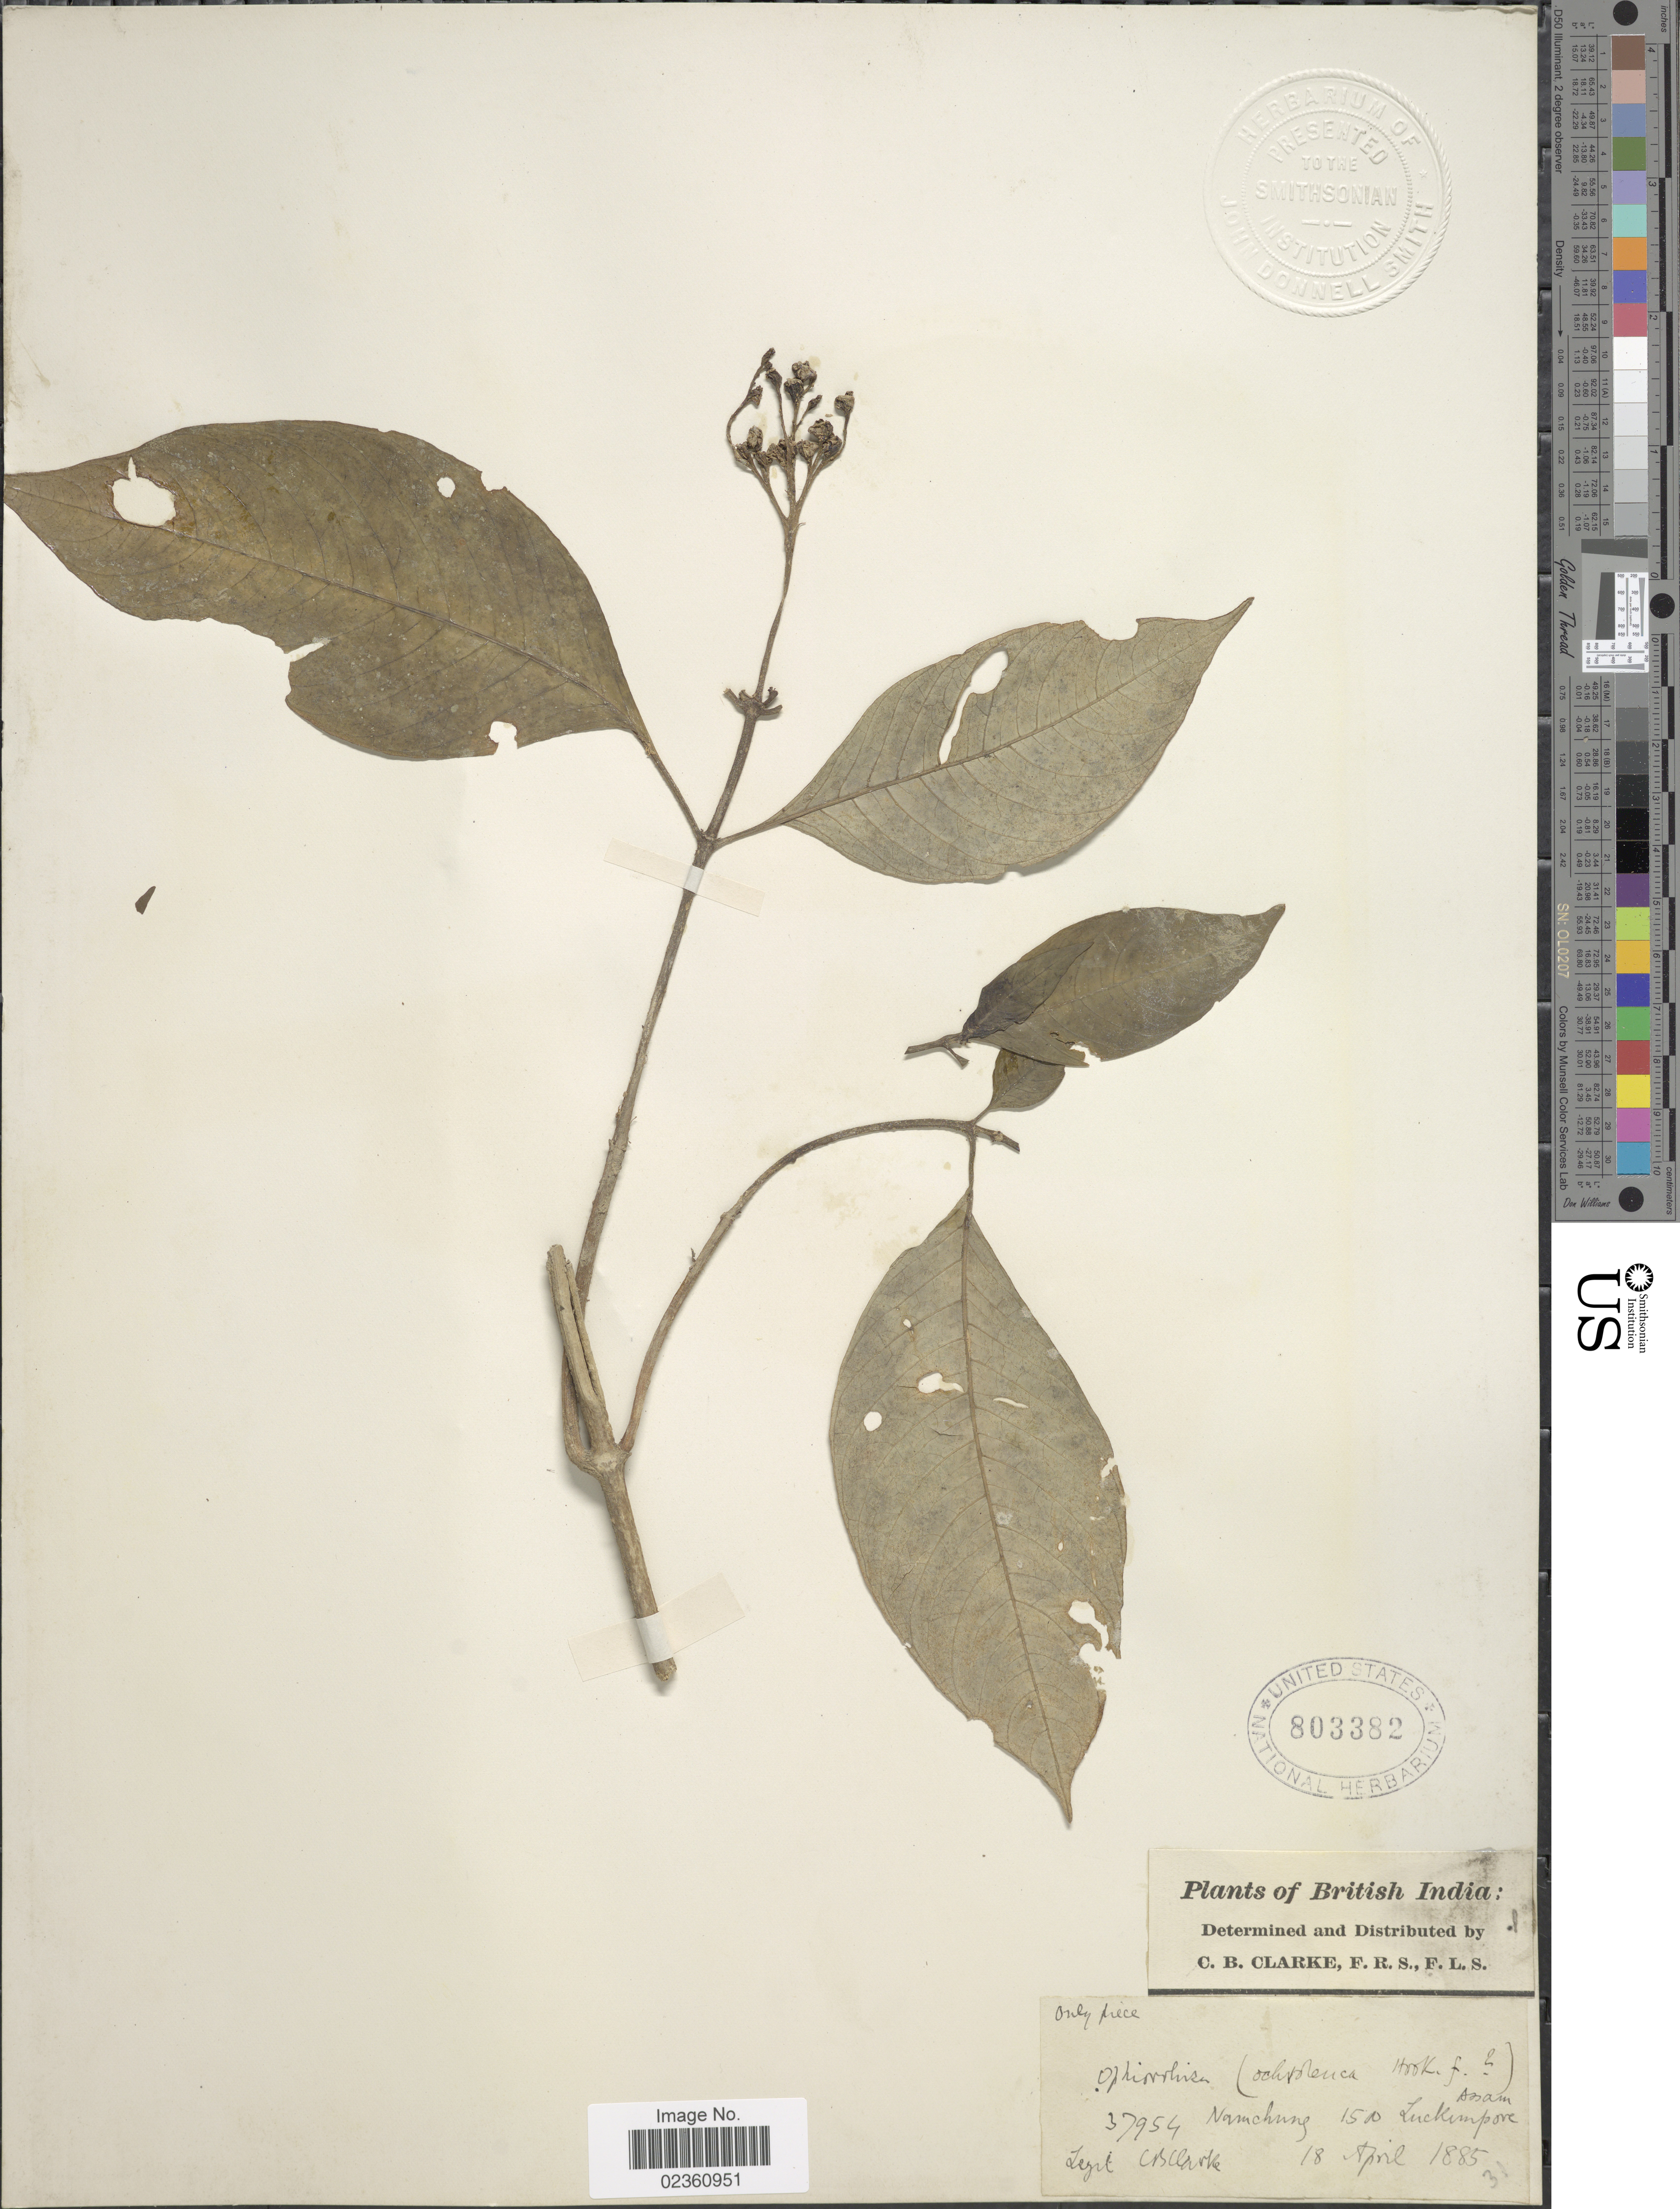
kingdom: Plantae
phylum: Tracheophyta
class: Magnoliopsida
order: Gentianales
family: Rubiaceae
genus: Ophiorrhiza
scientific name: Ophiorrhiza ochroleuca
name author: Hook. f.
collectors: C. B. Clarke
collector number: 37954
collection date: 1885-04-18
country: India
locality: British India, Namchung, Luckimpore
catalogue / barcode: US 803382